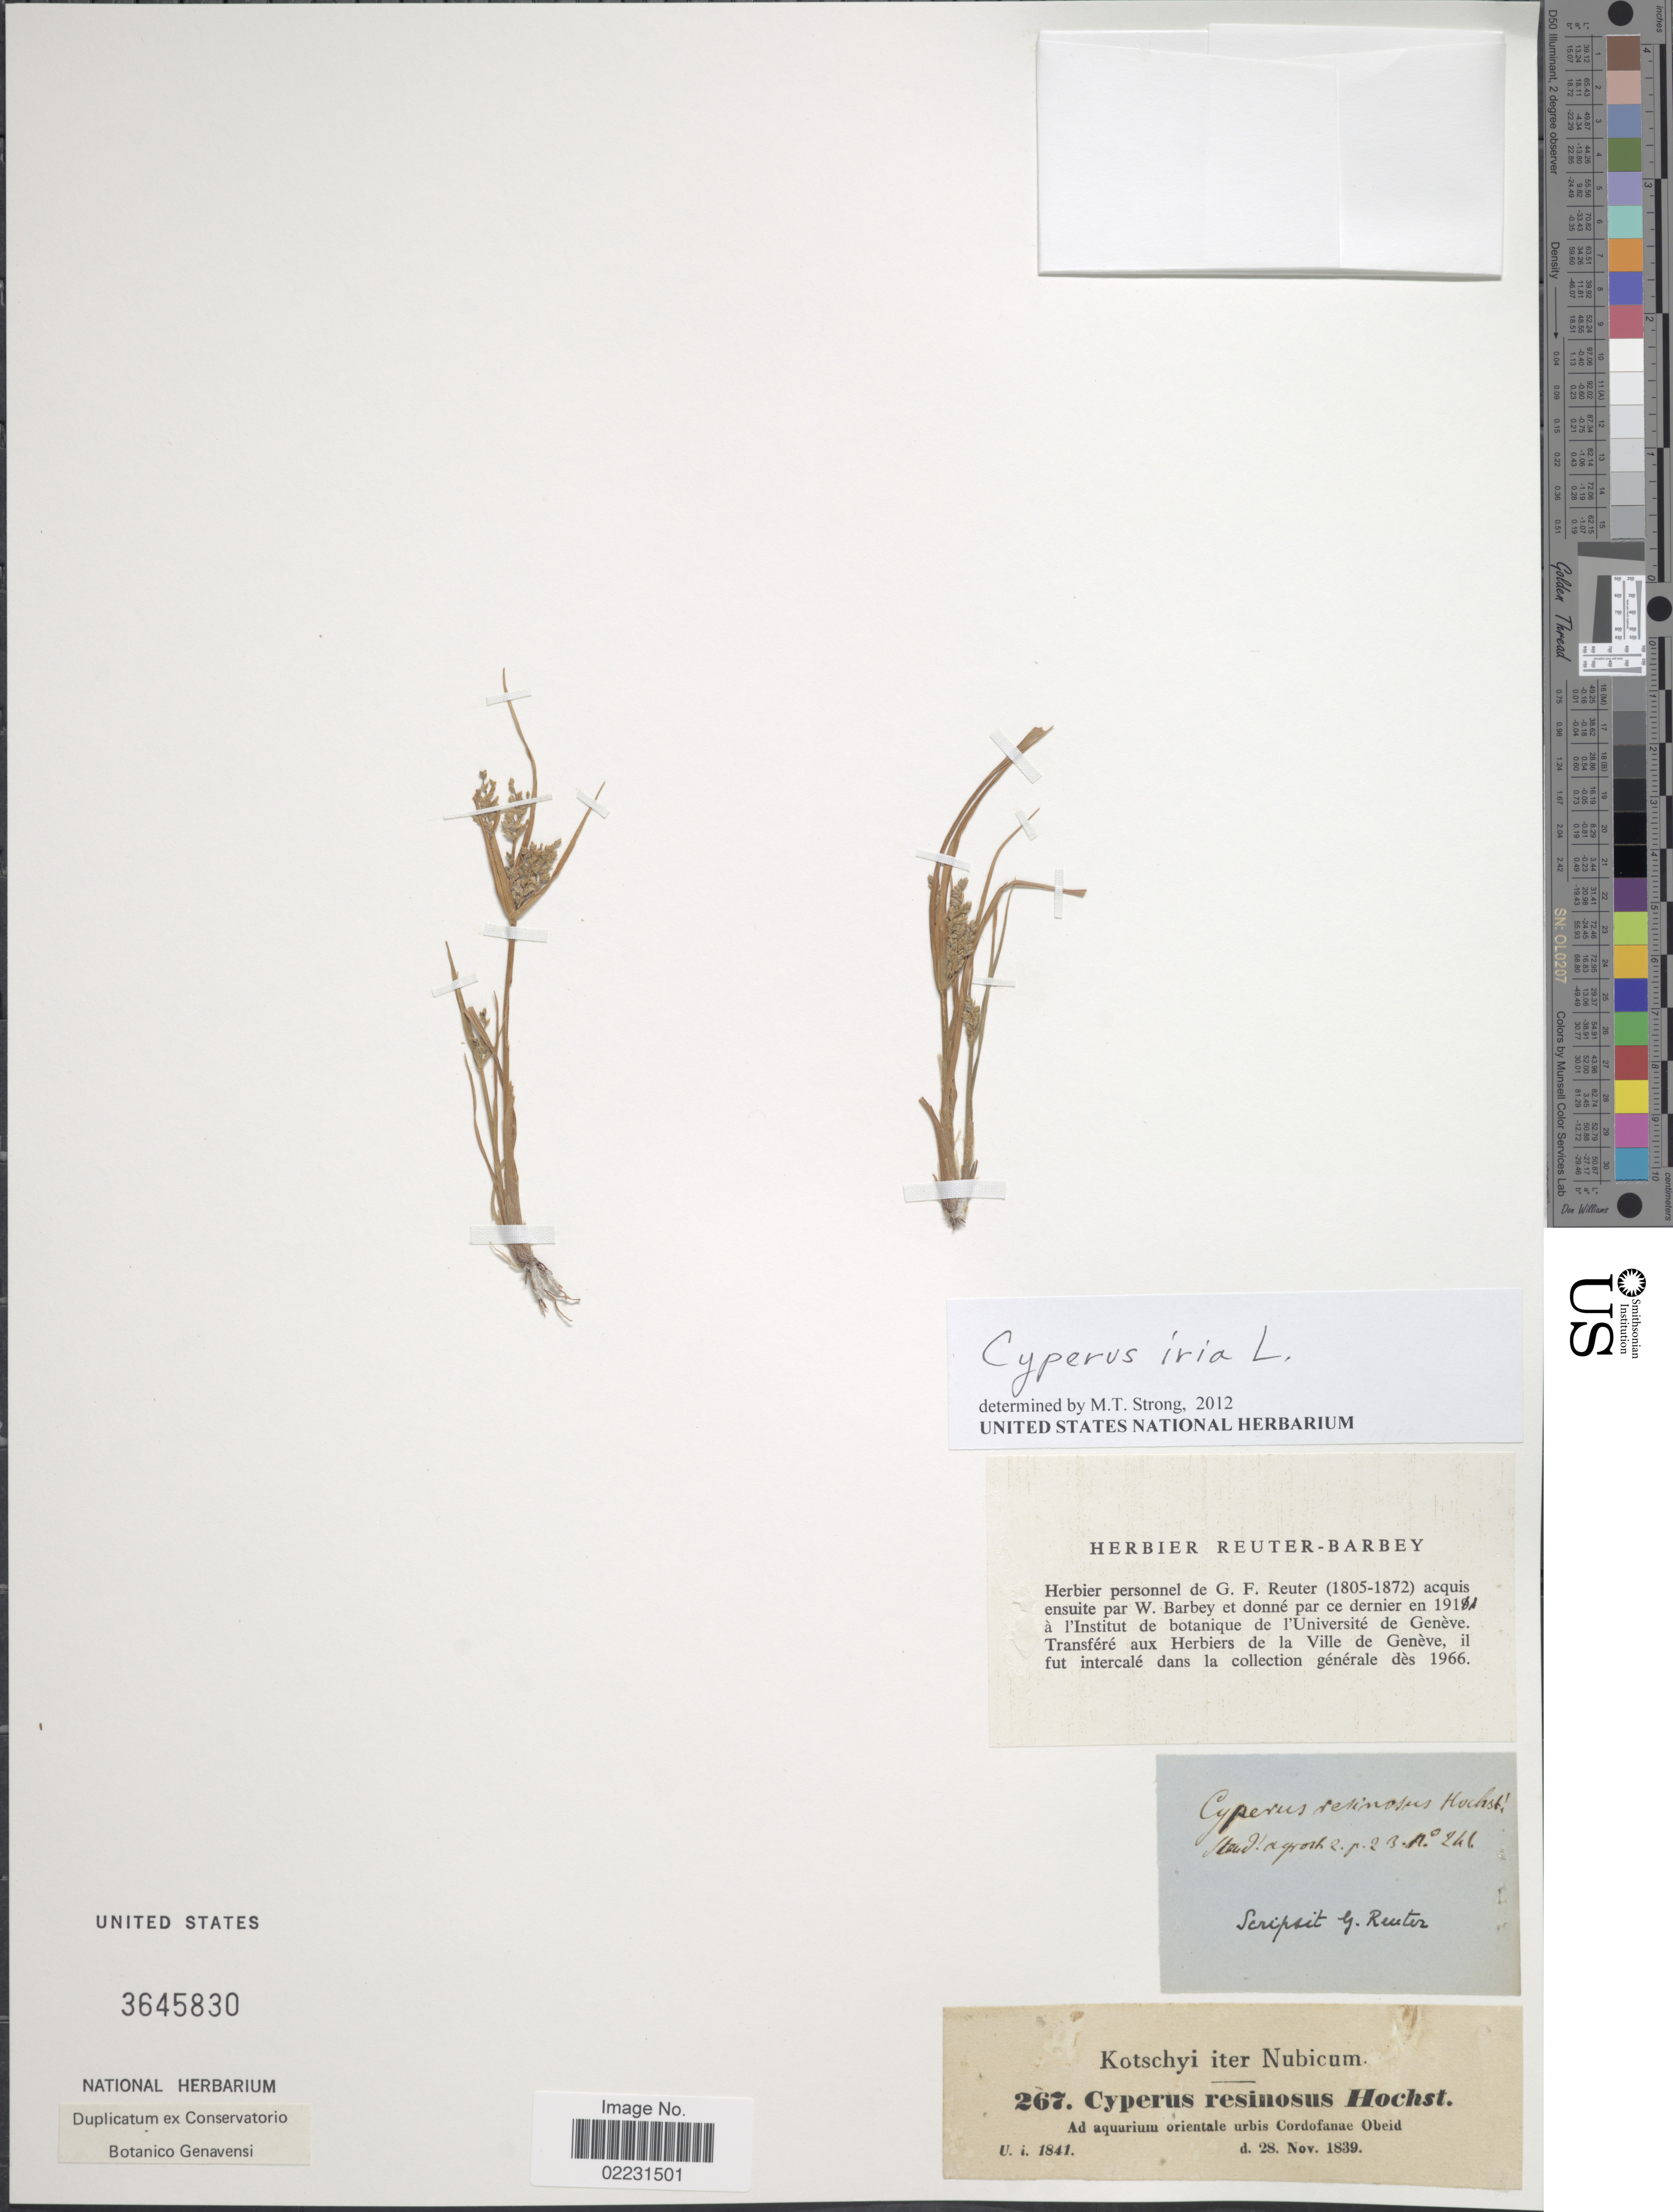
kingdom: Plantae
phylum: Tracheophyta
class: Liliopsida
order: Poales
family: Cyperaceae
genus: Cyperus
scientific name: Cyperus iria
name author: L.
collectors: K. G. Kotschy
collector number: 267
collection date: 1839-11-28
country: Sudan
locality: Nubicum, Ad aqurium orientale urbis Cordofanae Obeid,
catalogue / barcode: US 3645830